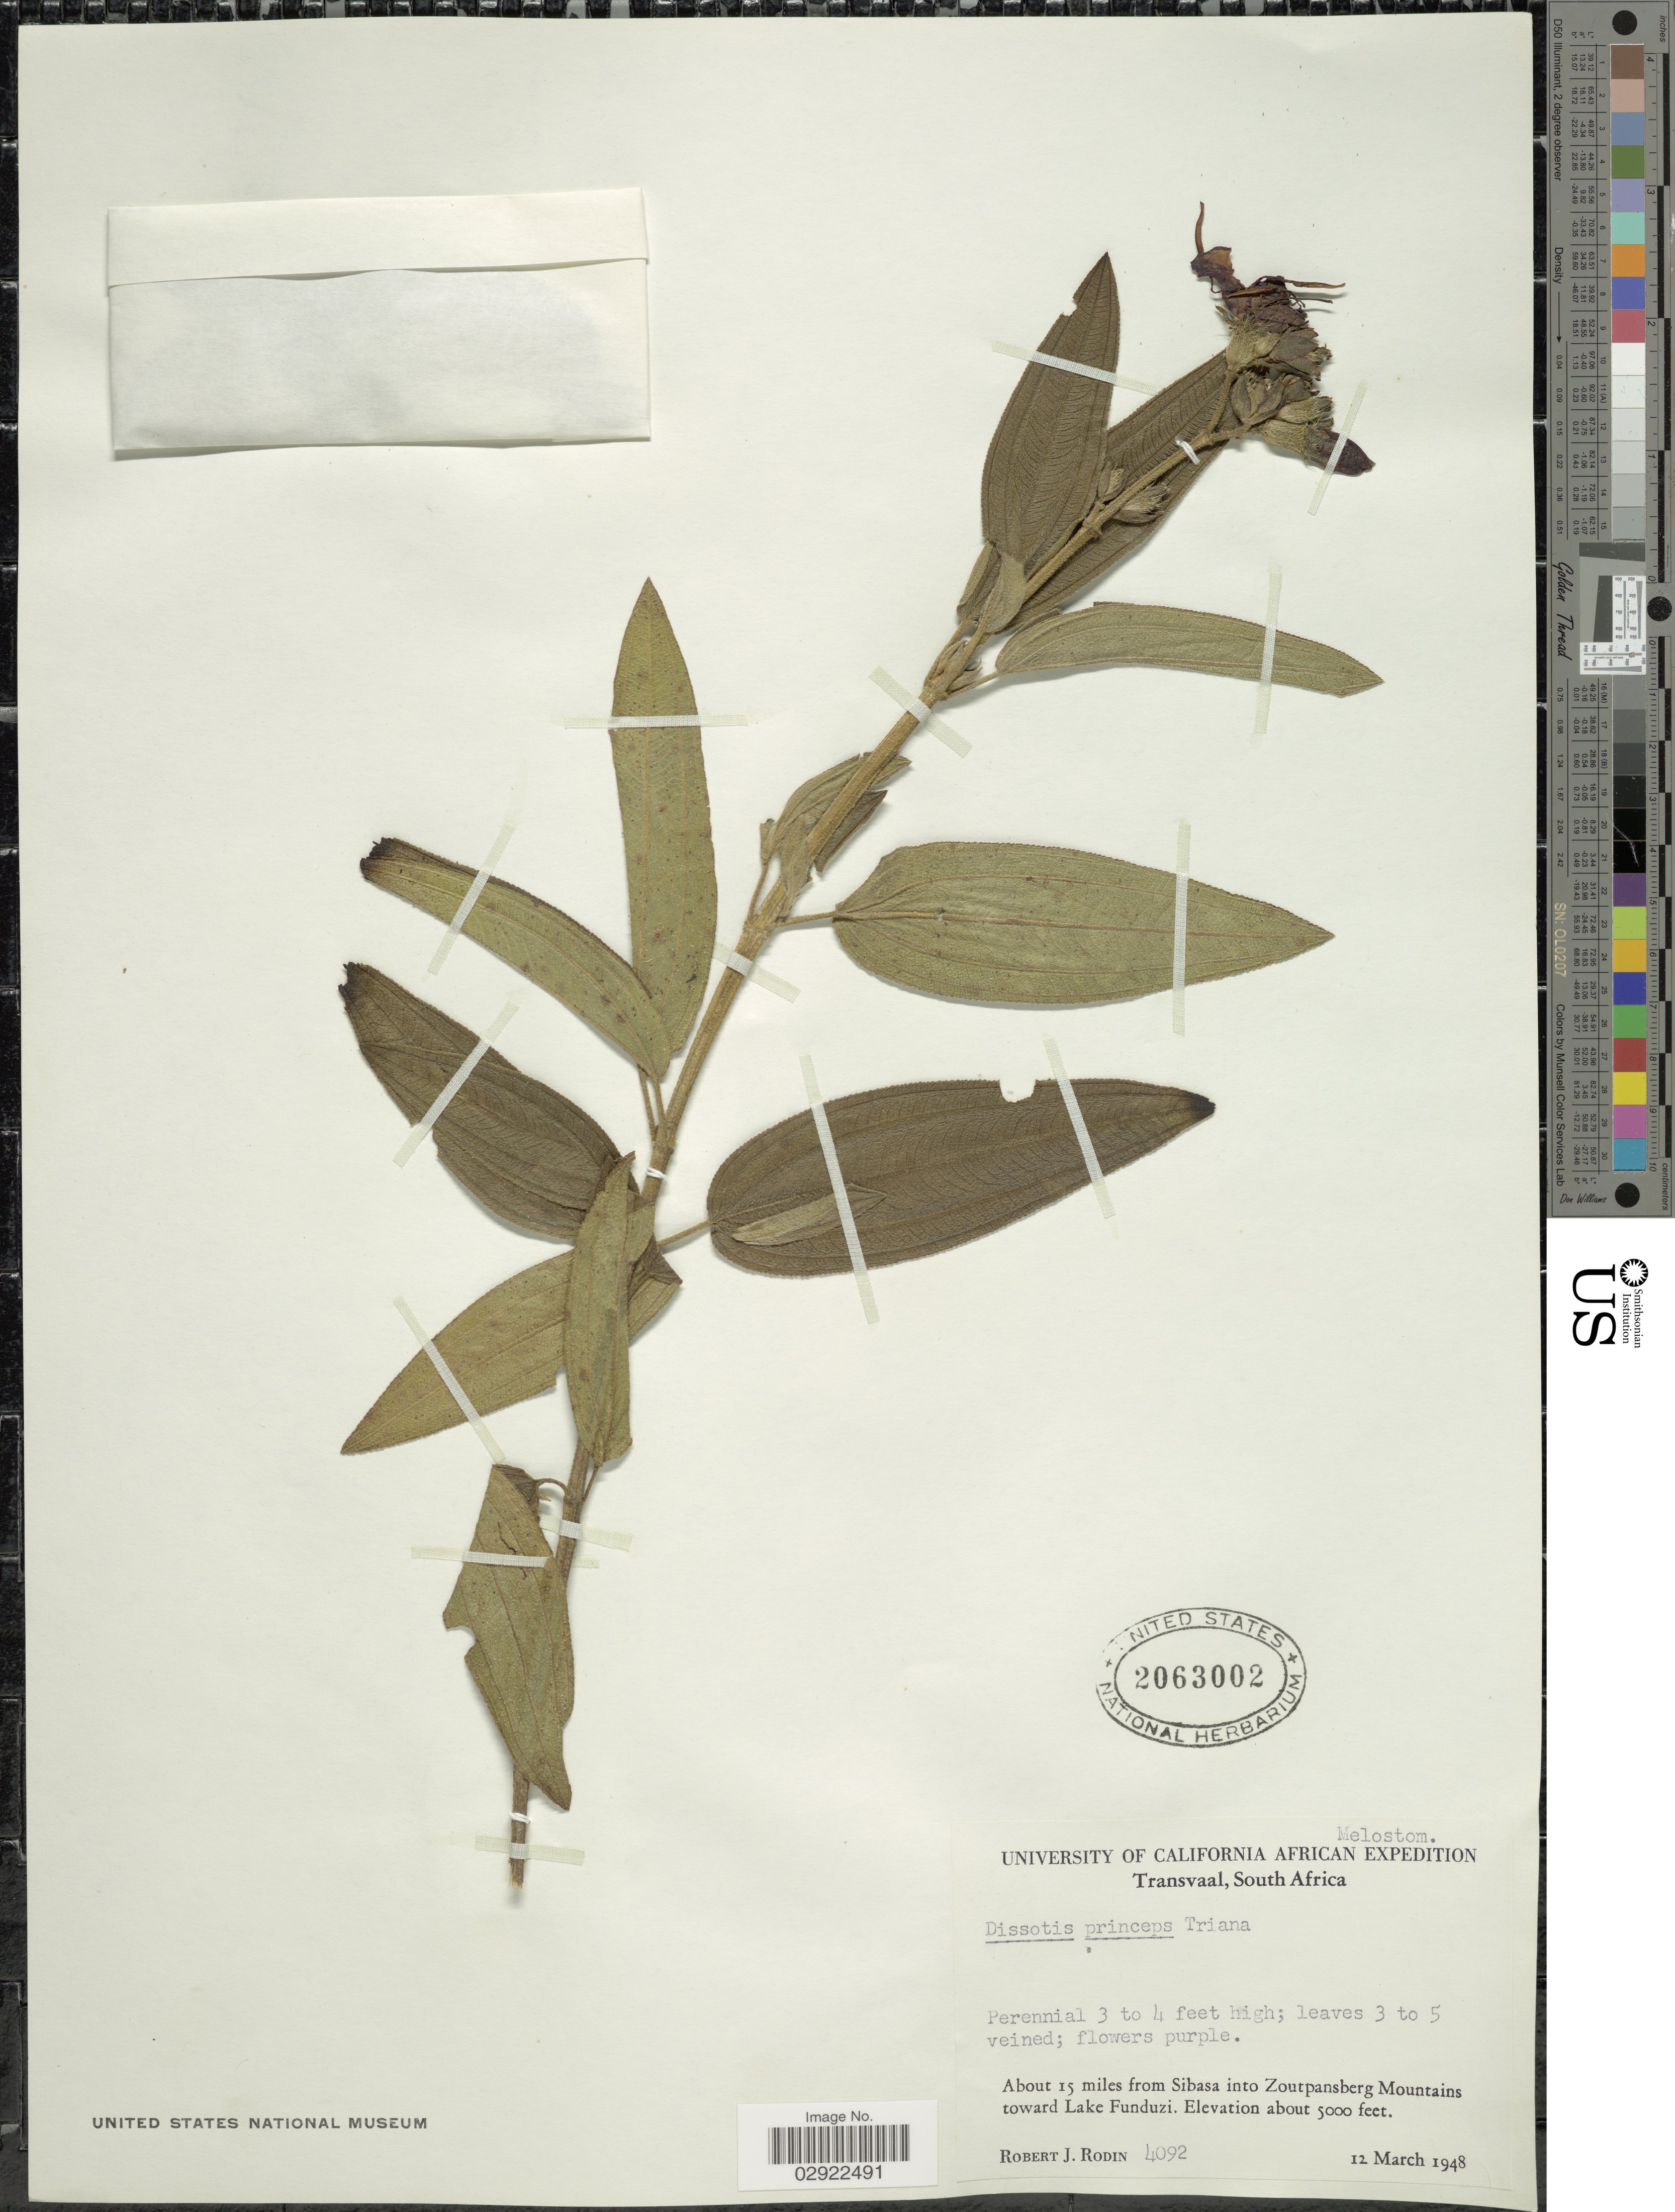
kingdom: Plantae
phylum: Tracheophyta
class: Magnoliopsida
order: Myrtales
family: Melastomataceae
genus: Rosettea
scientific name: Rosettea princeps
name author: (Kunth) Ver.-Lib. & G. Kadereit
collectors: R. J. Rodin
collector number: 4092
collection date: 1948-03-12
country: South Africa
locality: Transvaal. About 15 miles from Sibasa into Zoutpansberg Mountains toward Lake Funduzi.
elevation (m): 1524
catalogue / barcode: US 2063002